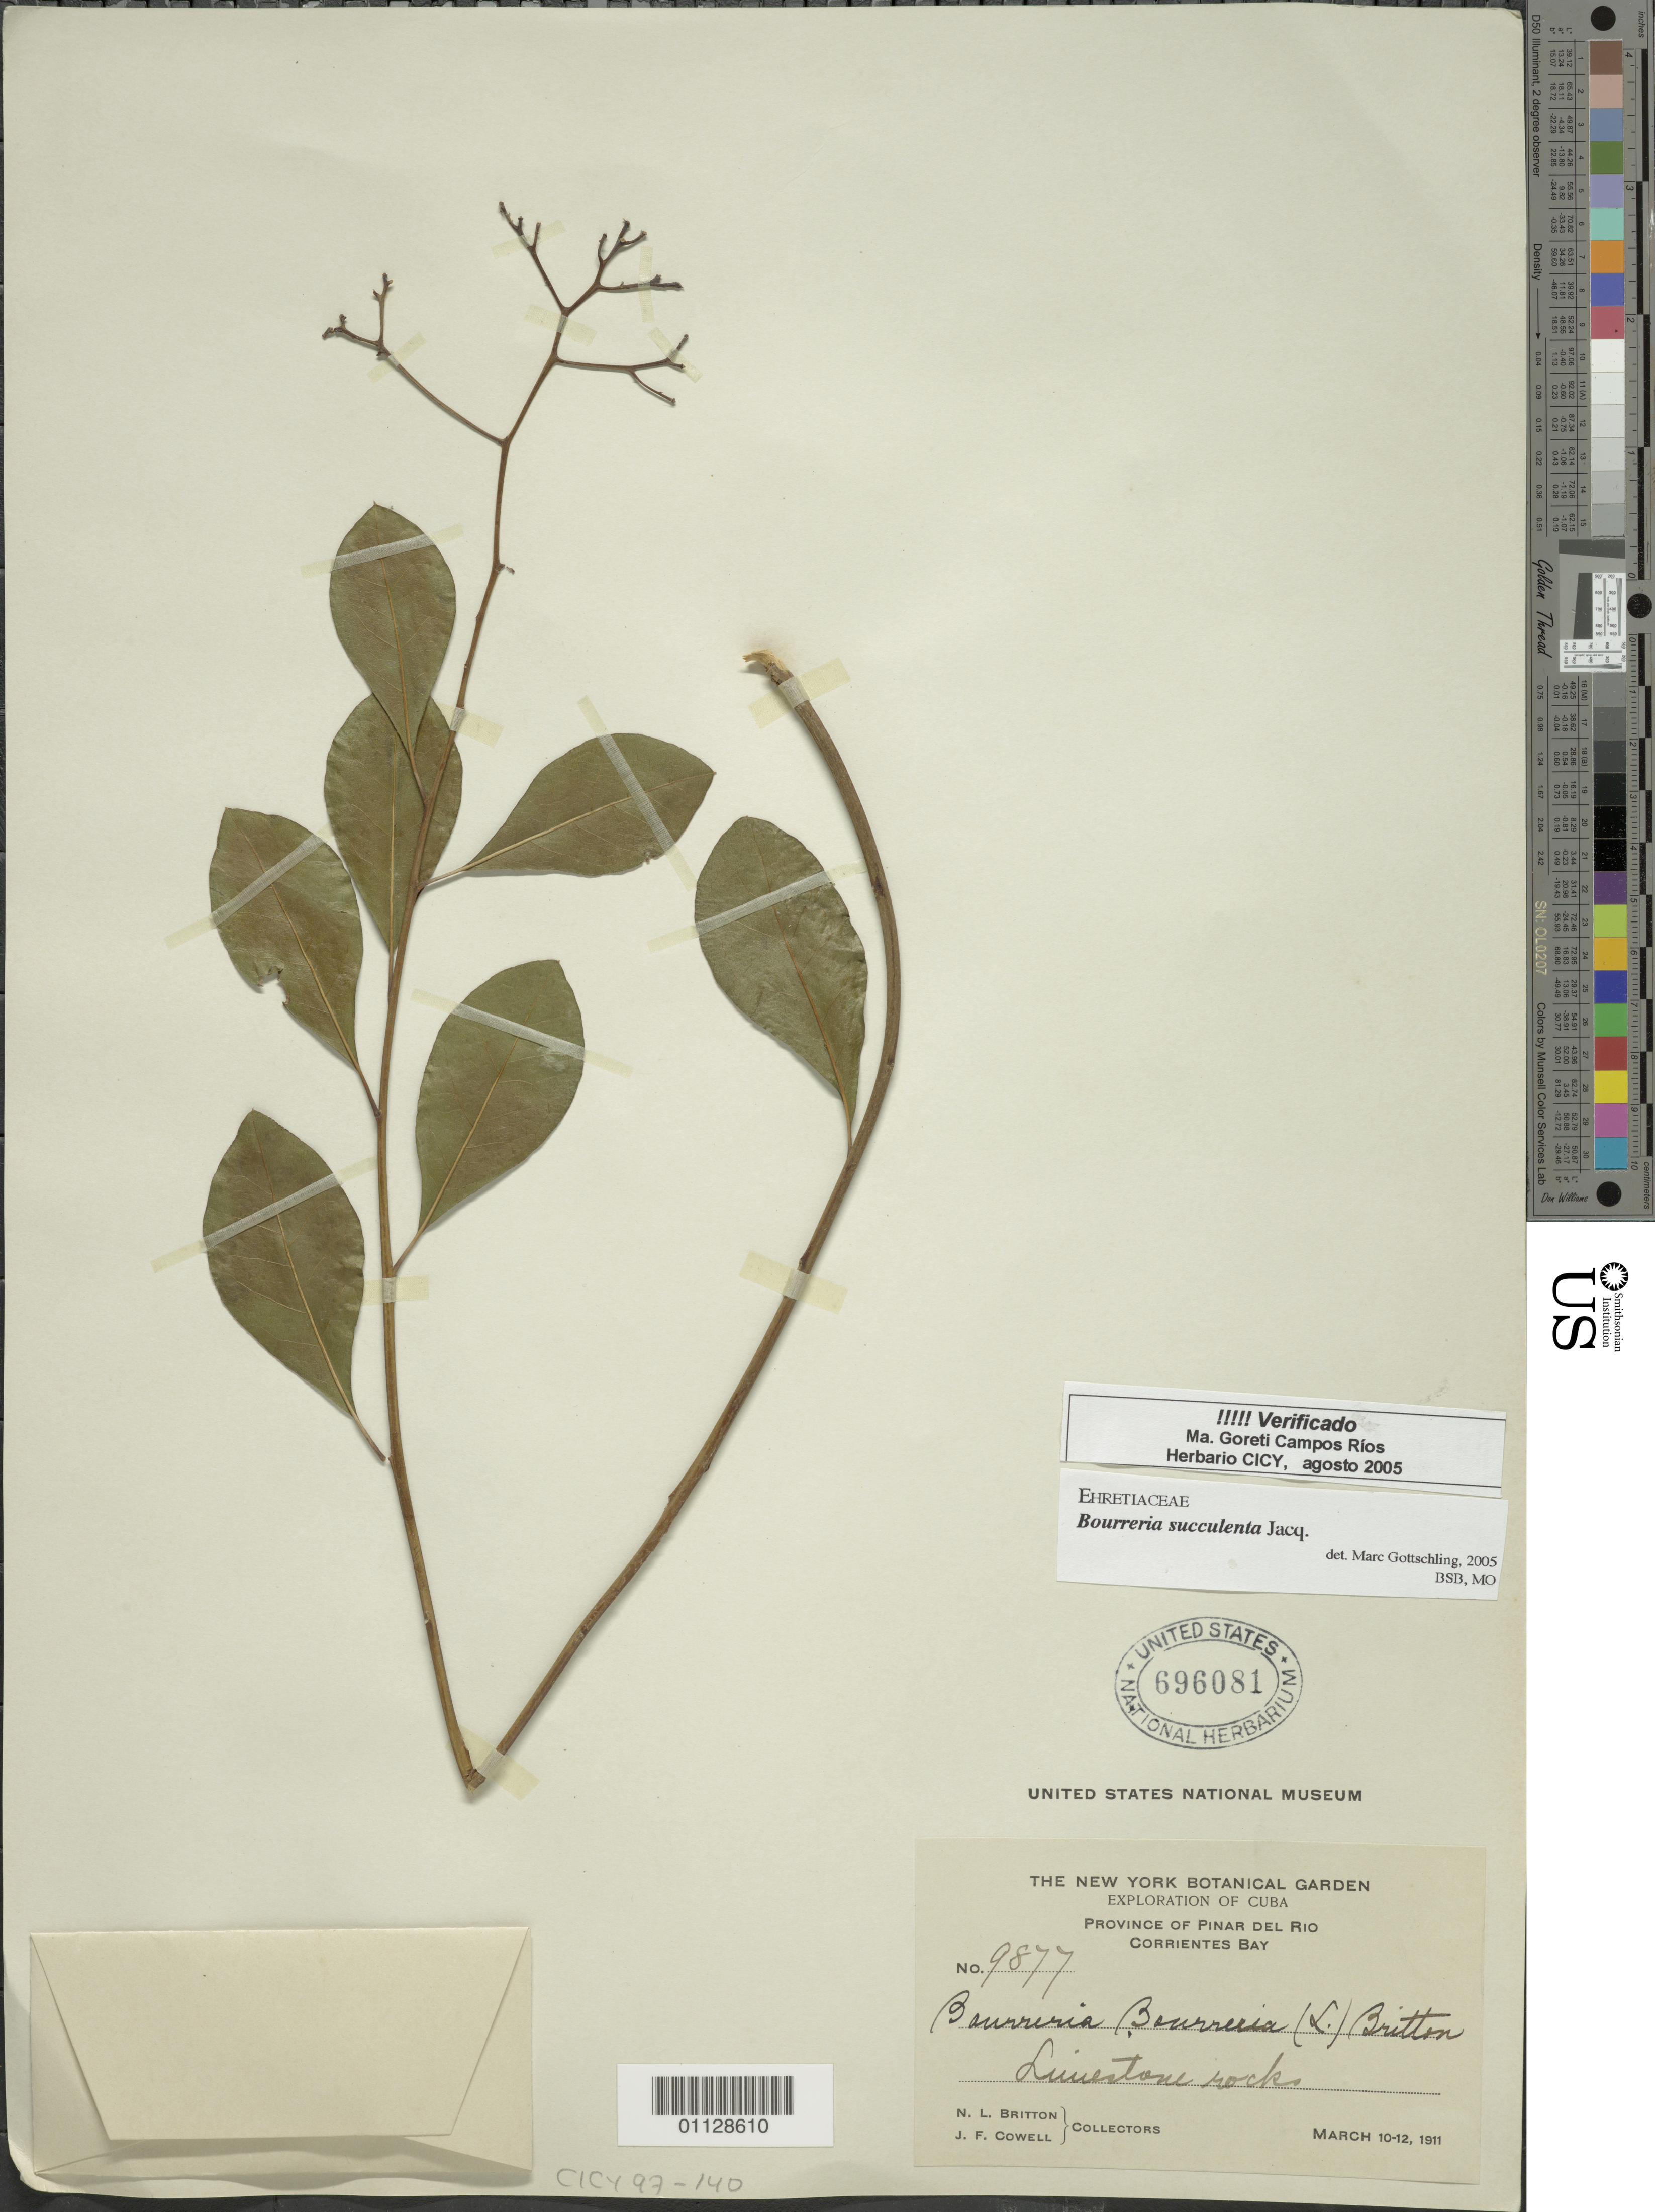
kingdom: Plantae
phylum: Tracheophyta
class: Magnoliopsida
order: Boraginales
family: Ehretiaceae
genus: Bourreria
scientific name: Bourreria succulenta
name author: Jacq.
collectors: N. Britton & J. F. Cowell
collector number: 9877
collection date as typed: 10 Mar 1911 to 12 Mar 1911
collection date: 1911-03-10/1911-03-12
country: Cuba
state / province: Pinar del Rio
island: Cuba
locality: Corrientes Bay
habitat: limestone rocks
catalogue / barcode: US 696081